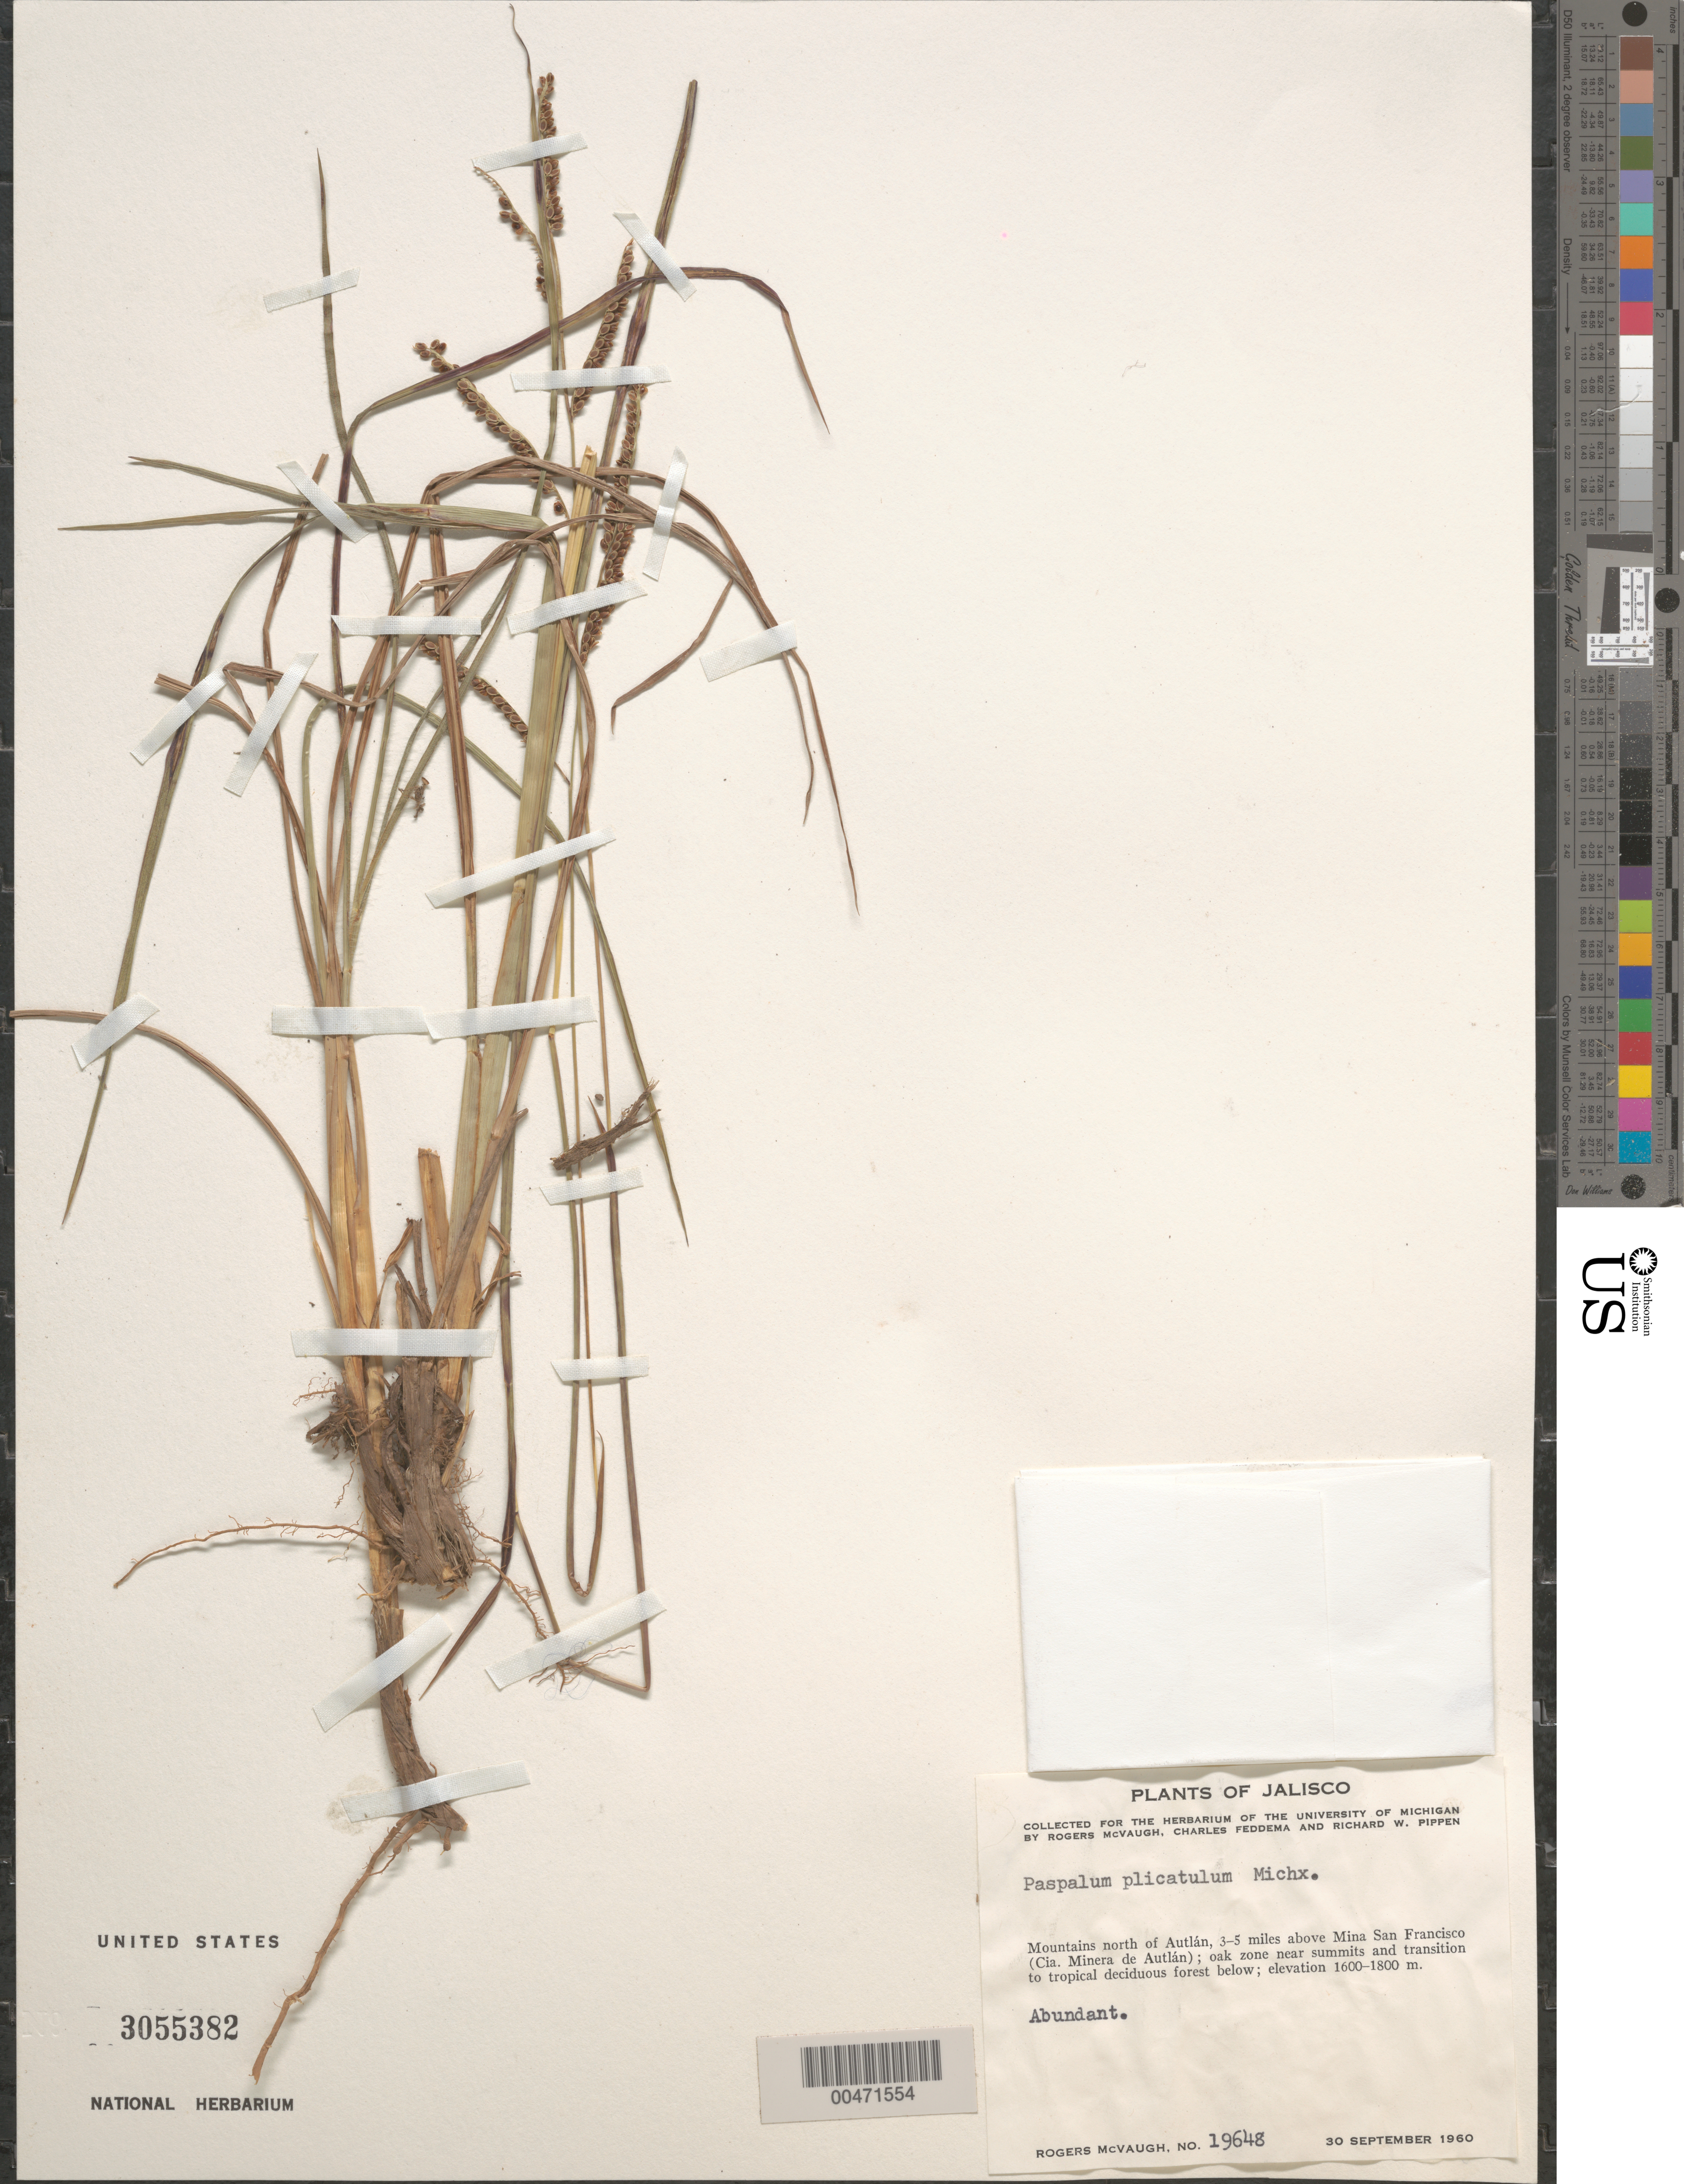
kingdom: Plantae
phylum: Tracheophyta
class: Liliopsida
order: Poales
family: Poaceae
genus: Paspalum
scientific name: Paspalum plicatulum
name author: Michx.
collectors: R. McVaugh, C. Feddema & R. W. Pippen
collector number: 19648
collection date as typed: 30 Sep 1960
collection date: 1960-09-30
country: Mexico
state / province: Jalisco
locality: Mts N of Autlán, 3-5 mi above Mina San Francisco (Cia. Minera de Autlán)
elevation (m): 1600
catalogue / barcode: US 3055382